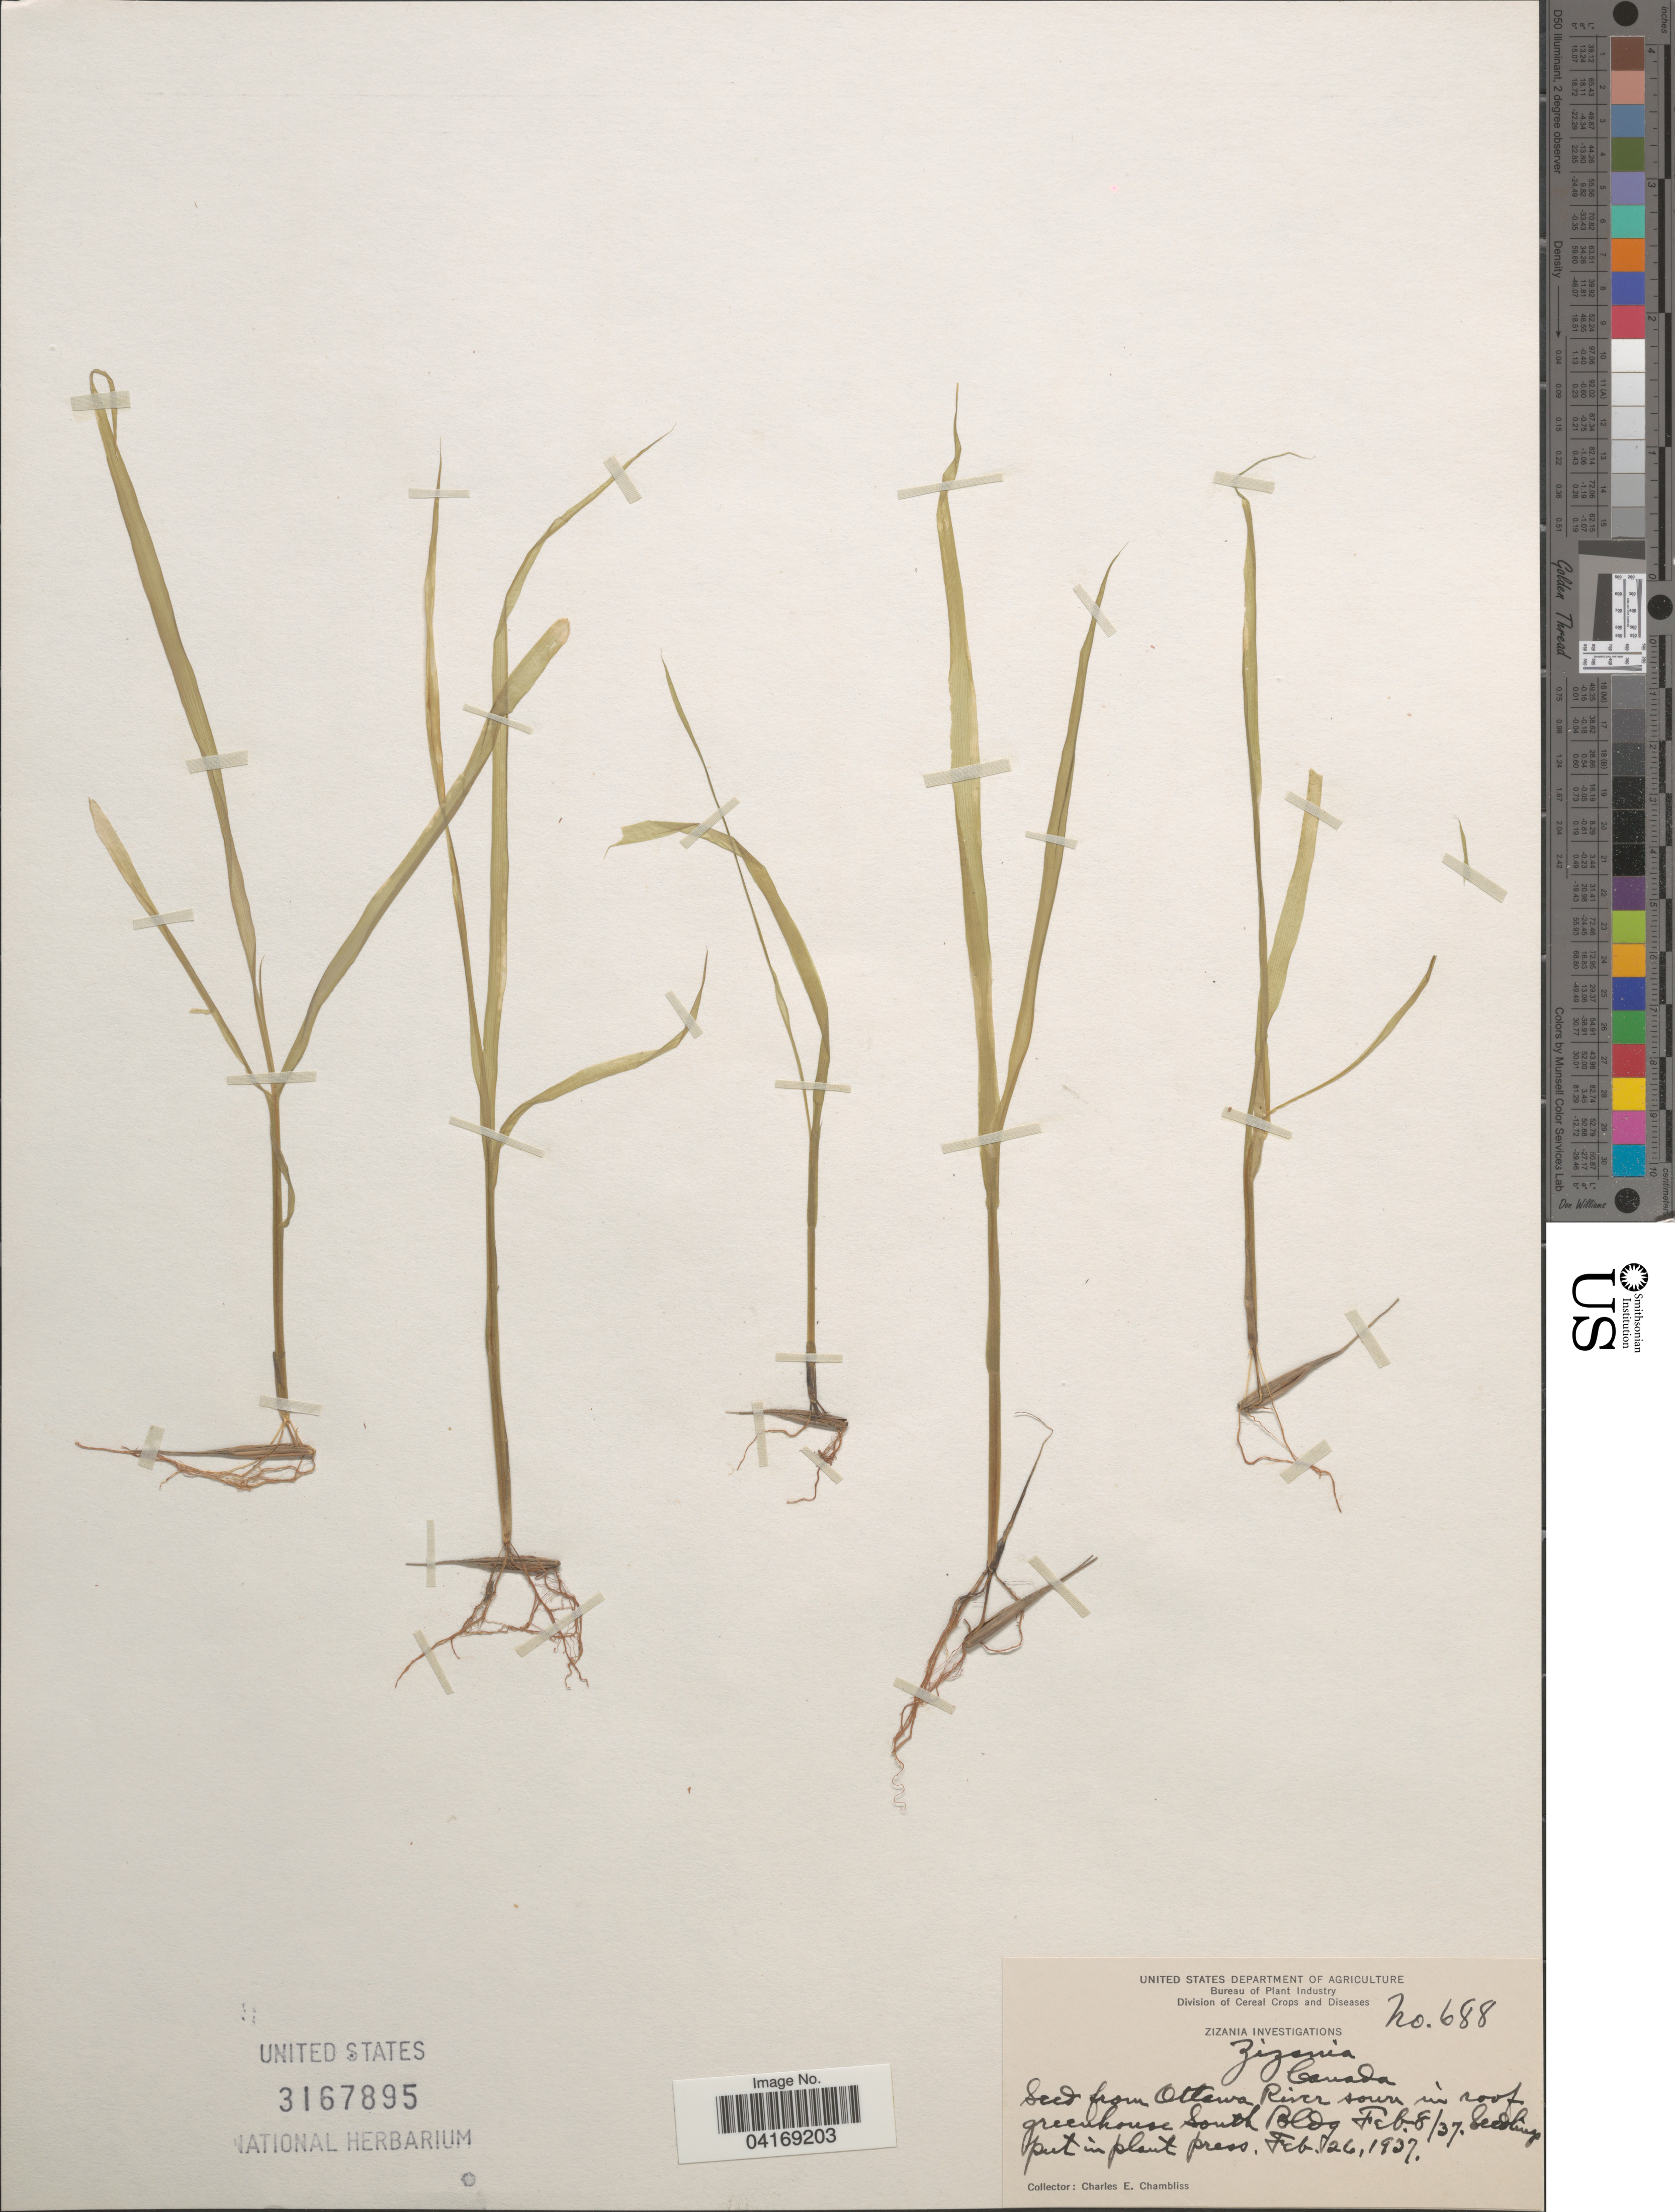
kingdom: Plantae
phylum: Tracheophyta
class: Liliopsida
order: Poales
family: Poaceae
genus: Zizania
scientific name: Zizania sp.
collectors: C. Chambliss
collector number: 688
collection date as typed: Transcribed d/m/y: 8/2/37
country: United States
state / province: Virginia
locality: In roof greenhouse South Bldg. Seed from Ottawa River.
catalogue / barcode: US 3167895